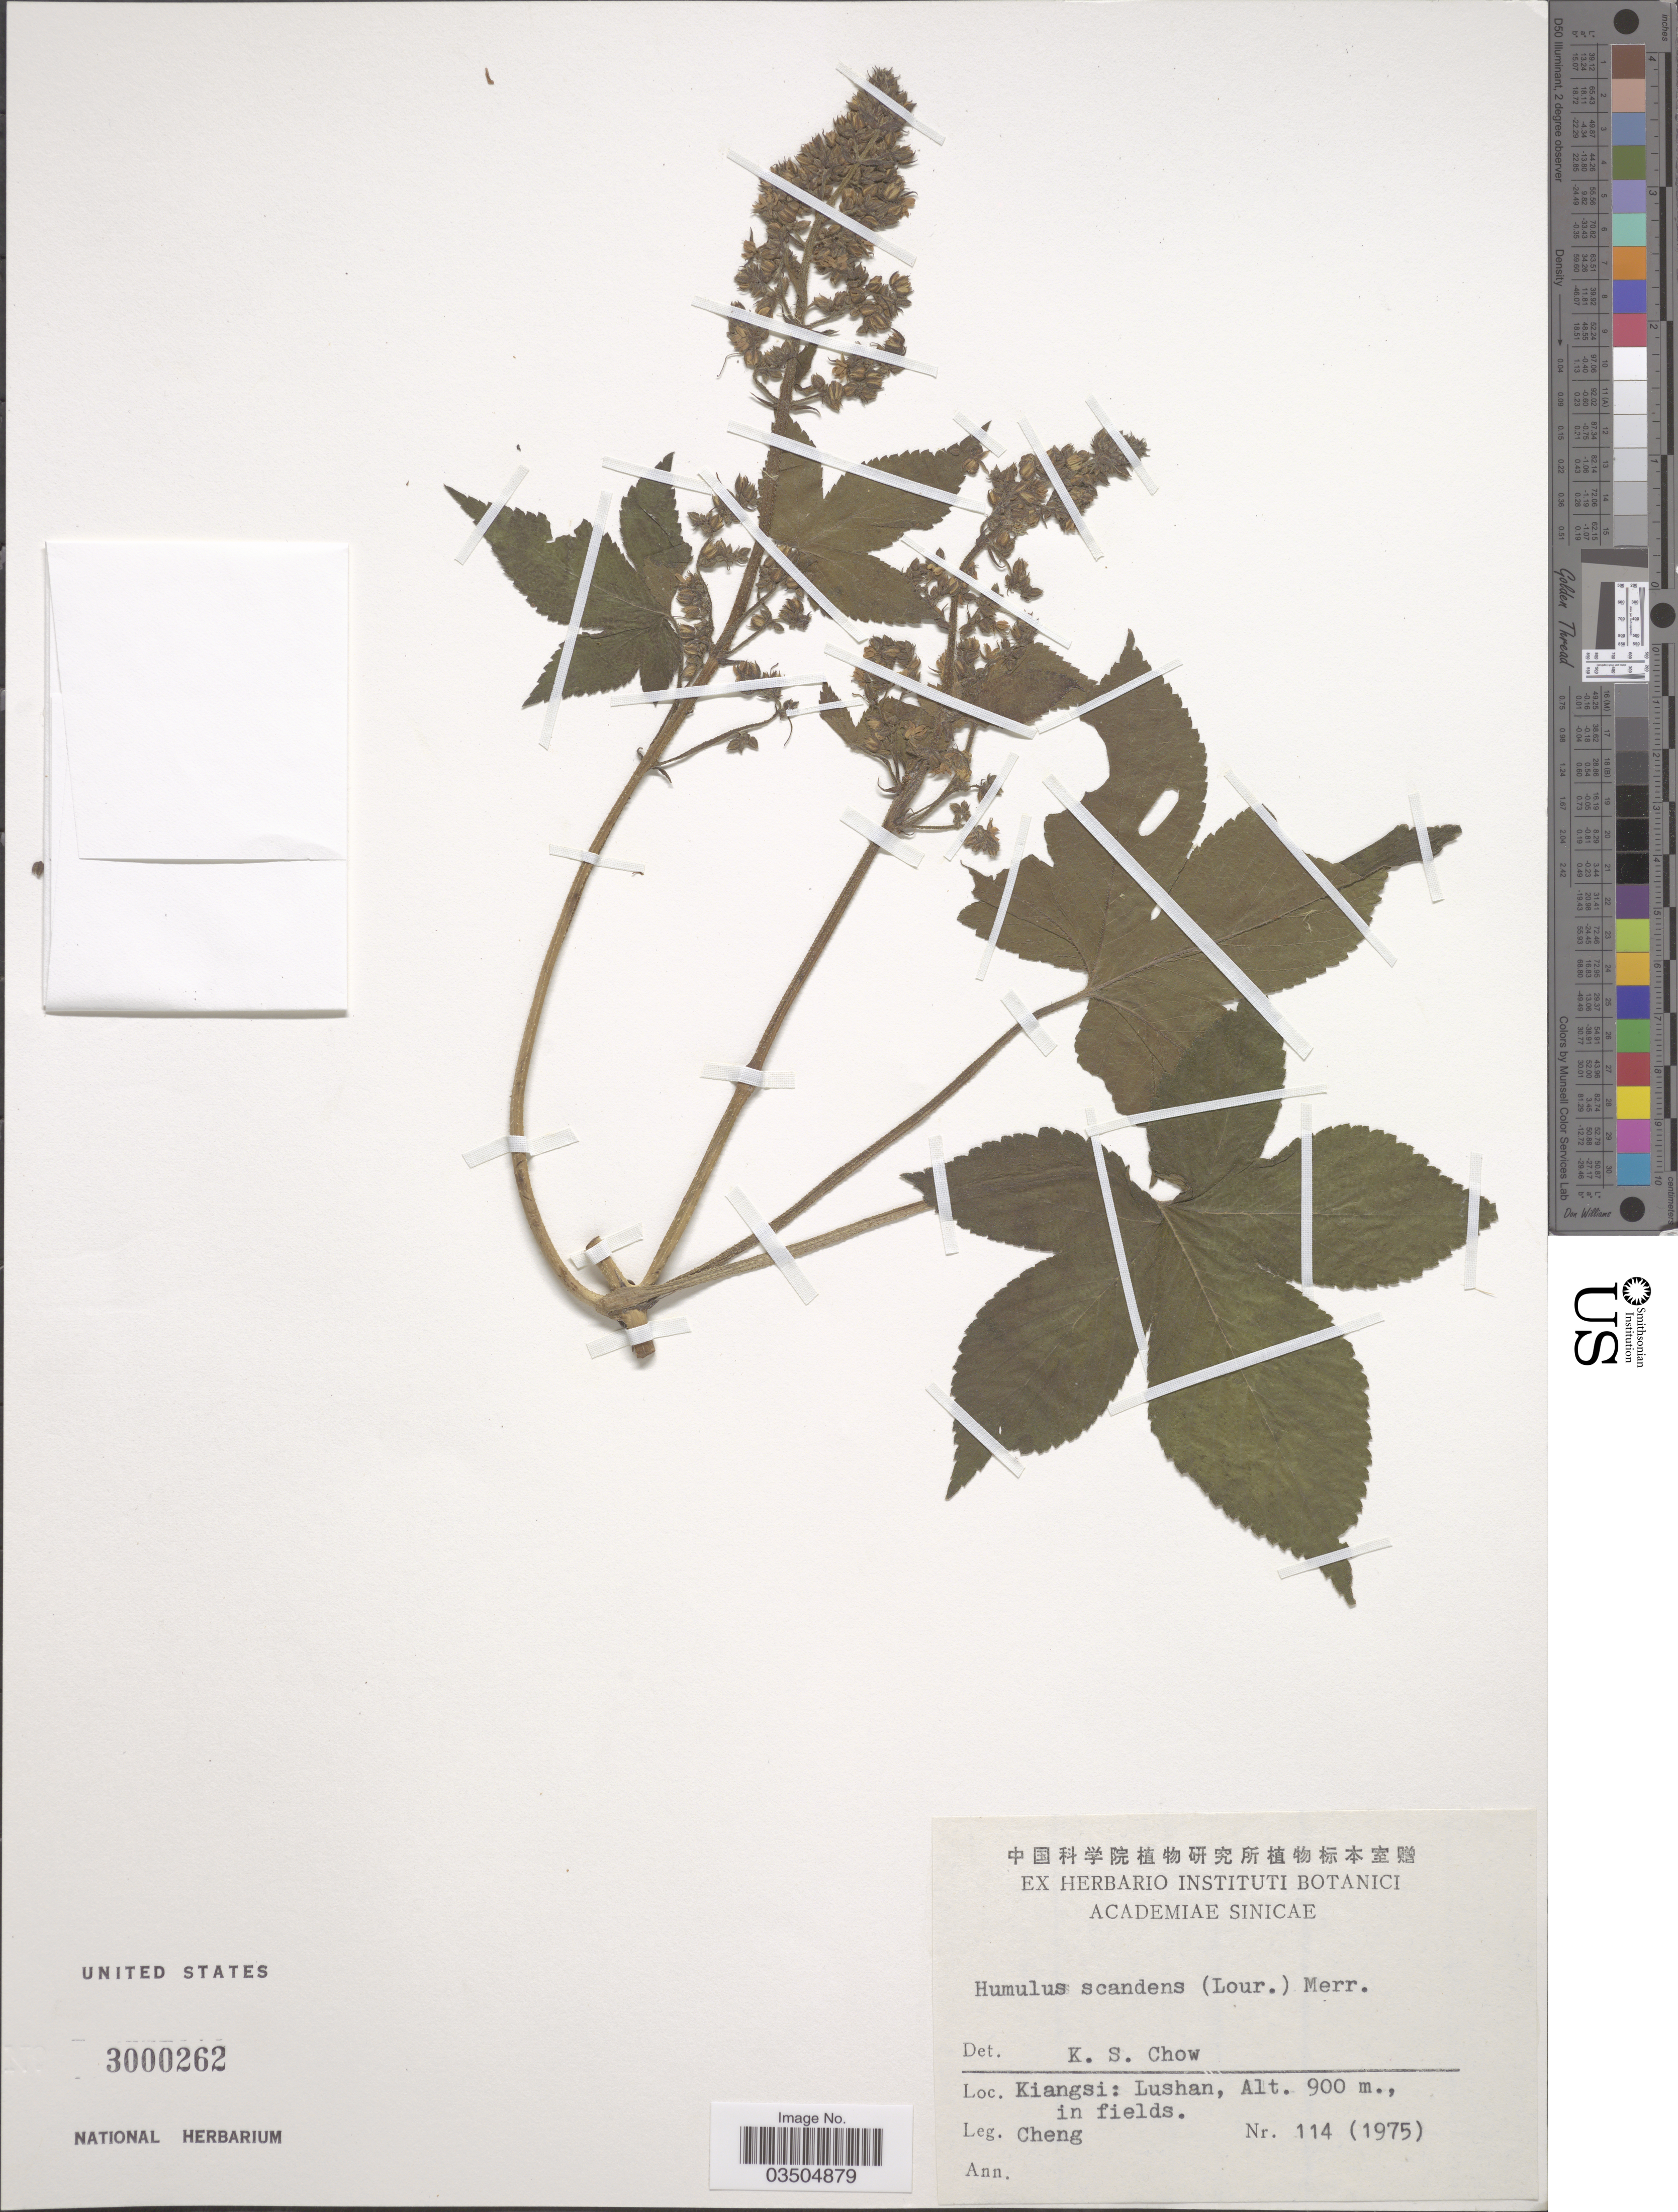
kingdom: Plantae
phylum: Tracheophyta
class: Magnoliopsida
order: Rosales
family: Cannabaceae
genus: Humulus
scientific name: Humulus scandens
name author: (Lour.) Merr.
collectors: -. Cheng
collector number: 114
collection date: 1975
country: China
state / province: Jiangxi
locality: Kiangsi: Lushan. In fields.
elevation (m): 900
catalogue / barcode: US 3000262